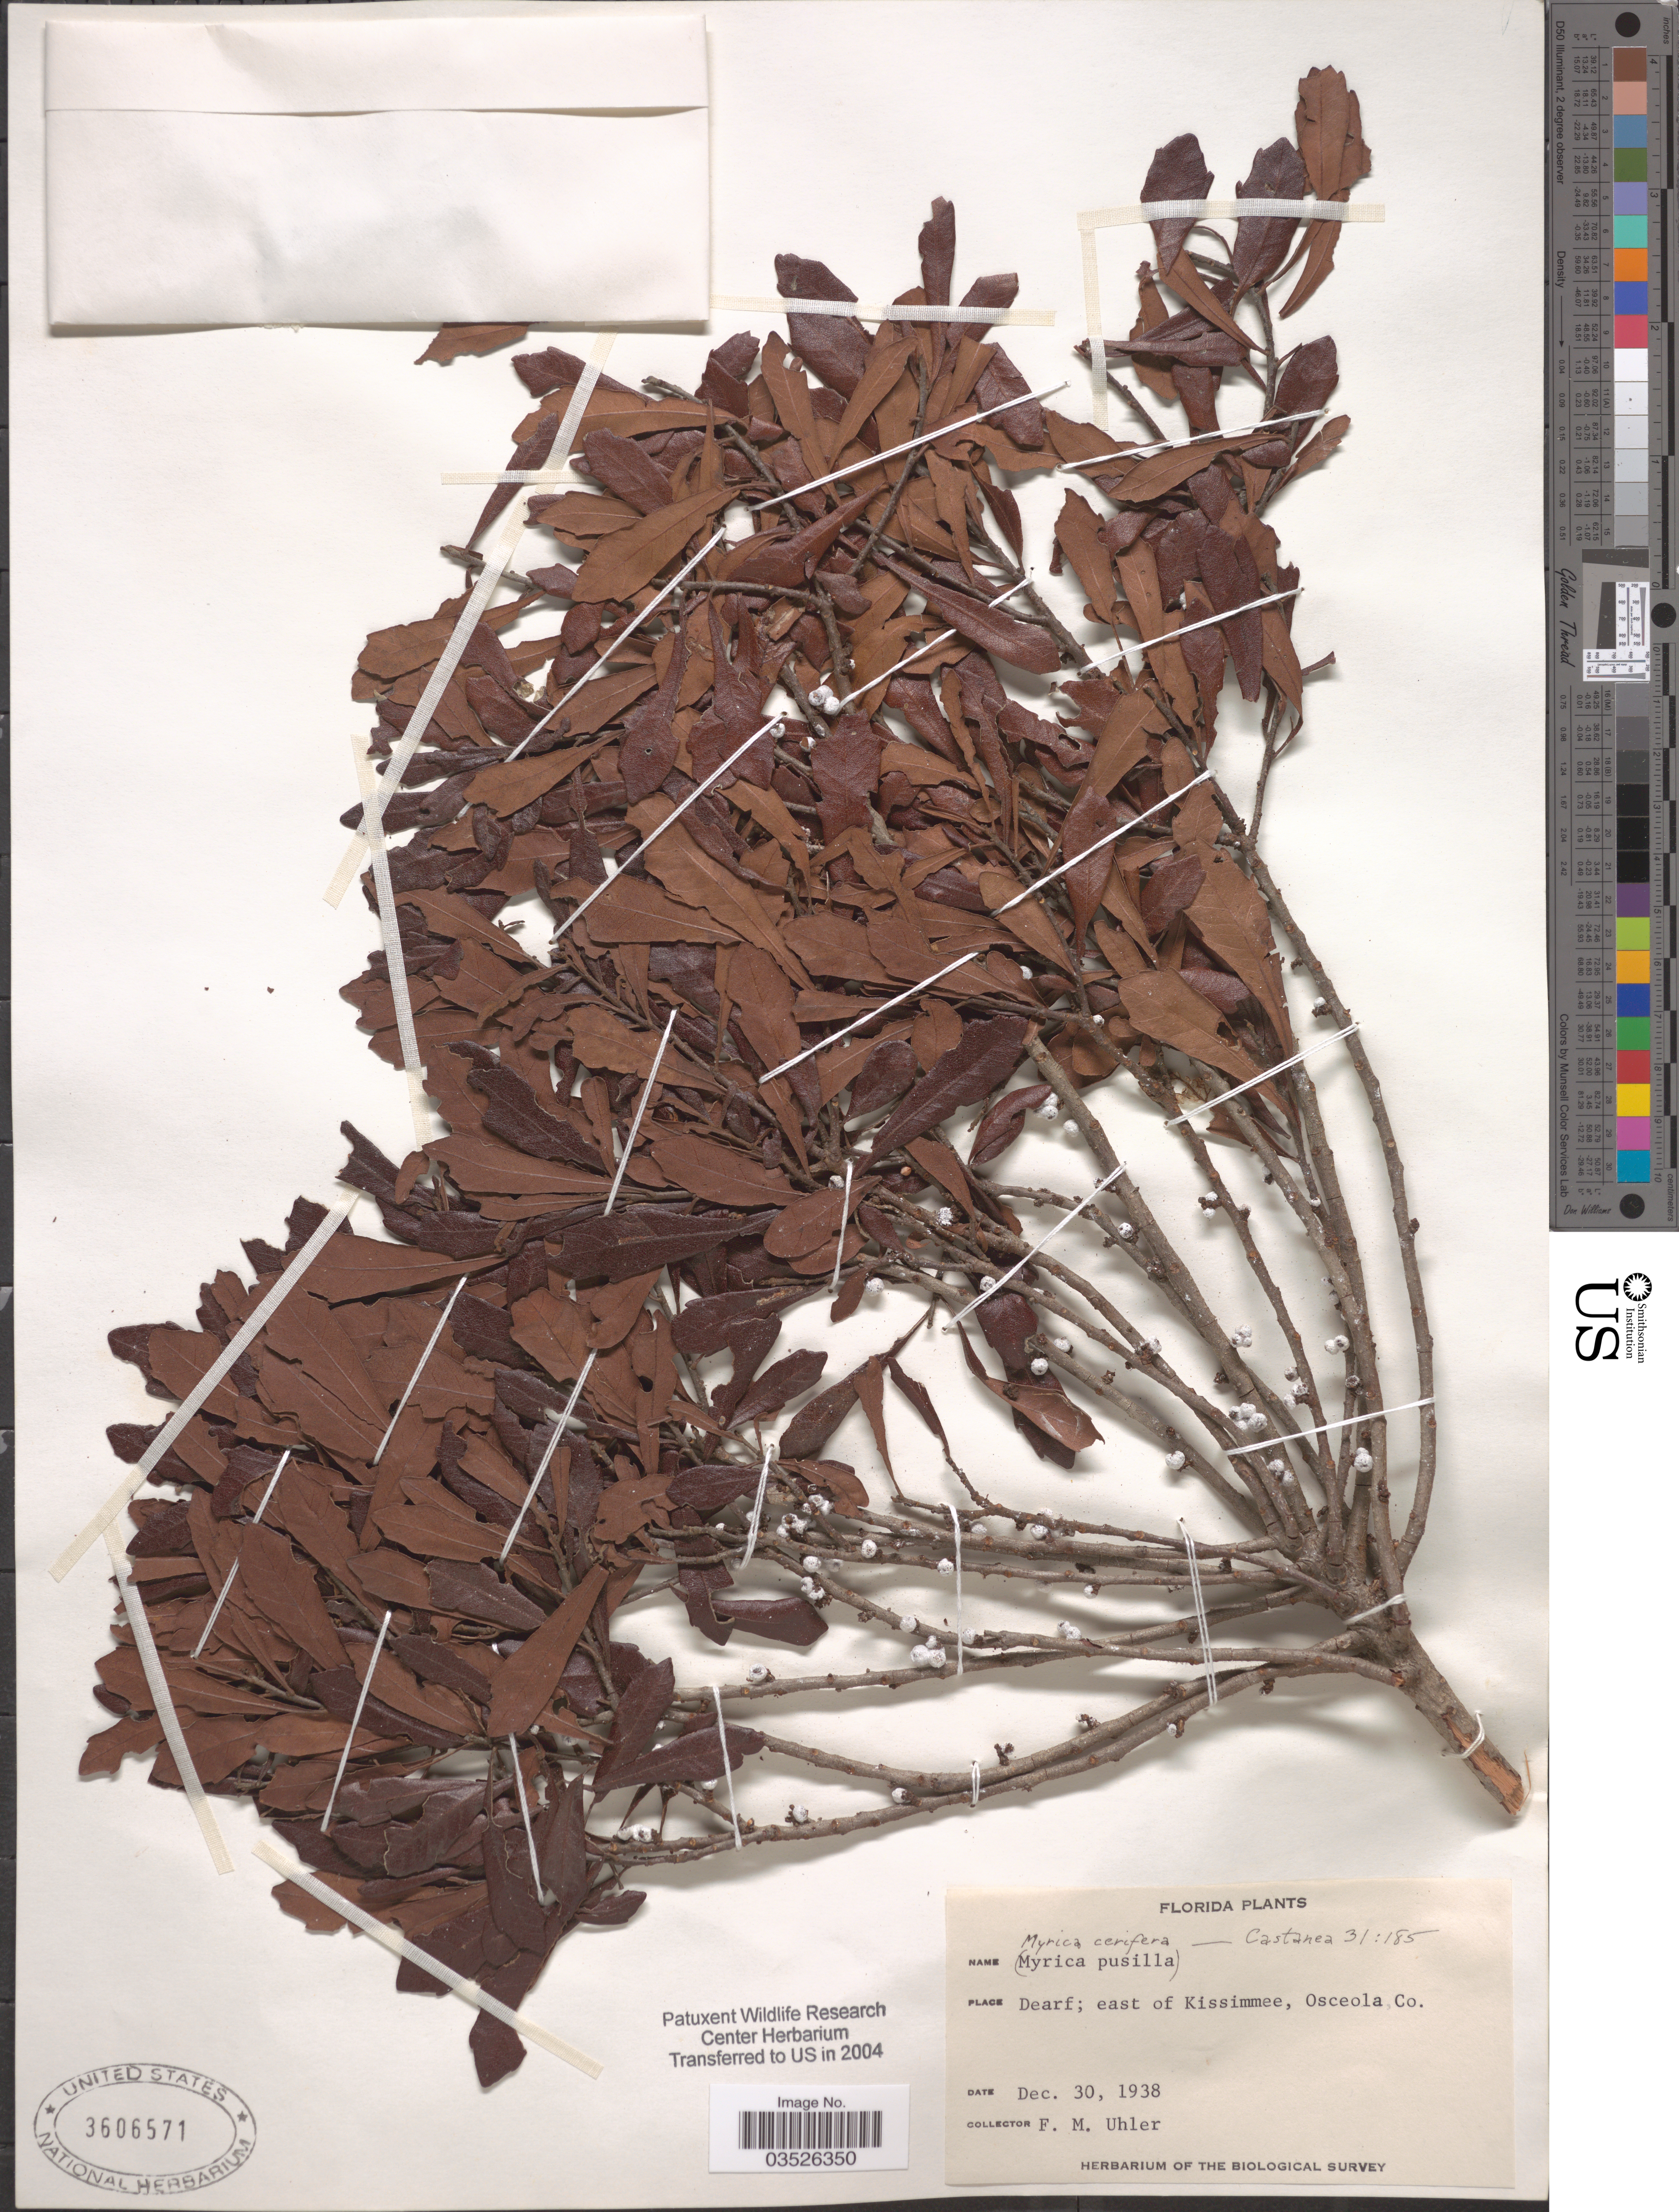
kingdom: Plantae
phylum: Tracheophyta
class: Magnoliopsida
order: Fagales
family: Myricaceae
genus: Morella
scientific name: Morella cerifera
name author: (L.) Small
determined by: Strong, M. T., (US), Smithsonian Institution - National Museum of Natural History (UNITED STATES)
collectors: F. M. Uhler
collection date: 1938-12-30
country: United States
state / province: Florida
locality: Dearf; east of Kissimmee, Osceola Co.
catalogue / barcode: US 3606571